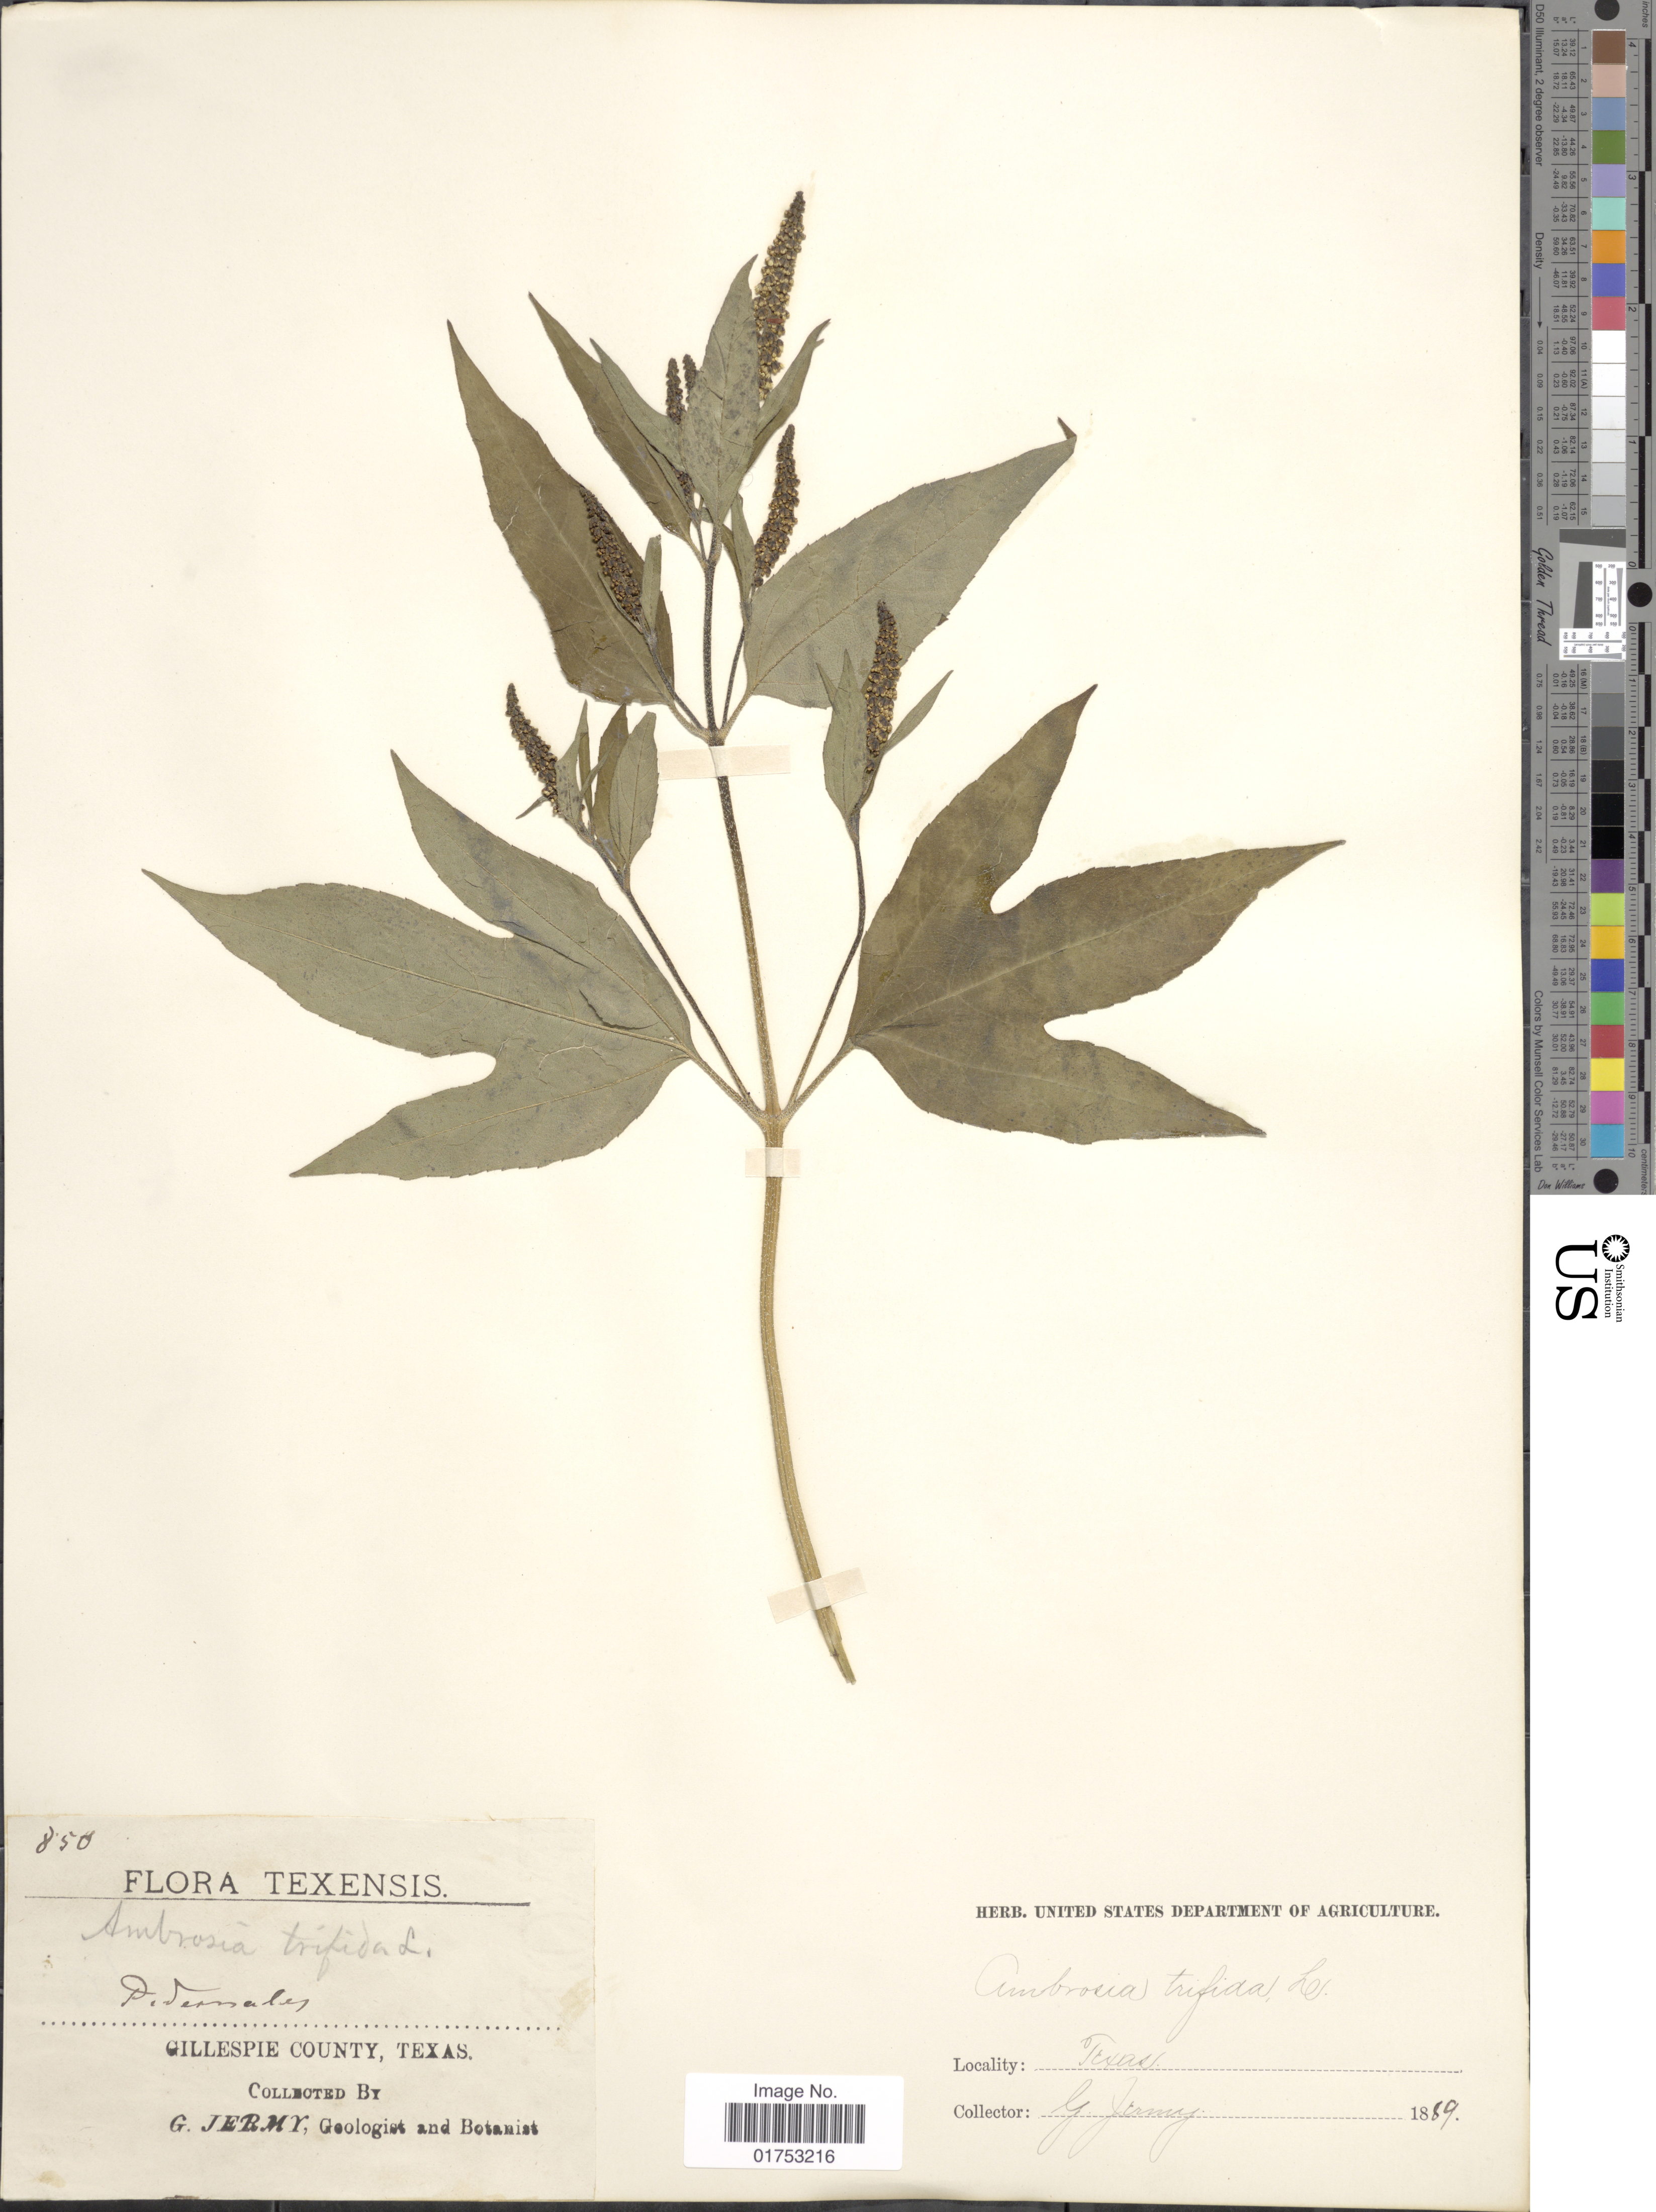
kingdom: Plantae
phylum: Tracheophyta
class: Magnoliopsida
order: Asterales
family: Asteraceae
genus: Ambrosia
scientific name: Ambrosia aptera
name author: (DC.) DC.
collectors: G. Jermy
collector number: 850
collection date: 1889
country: United States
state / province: Texas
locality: Gillespie County